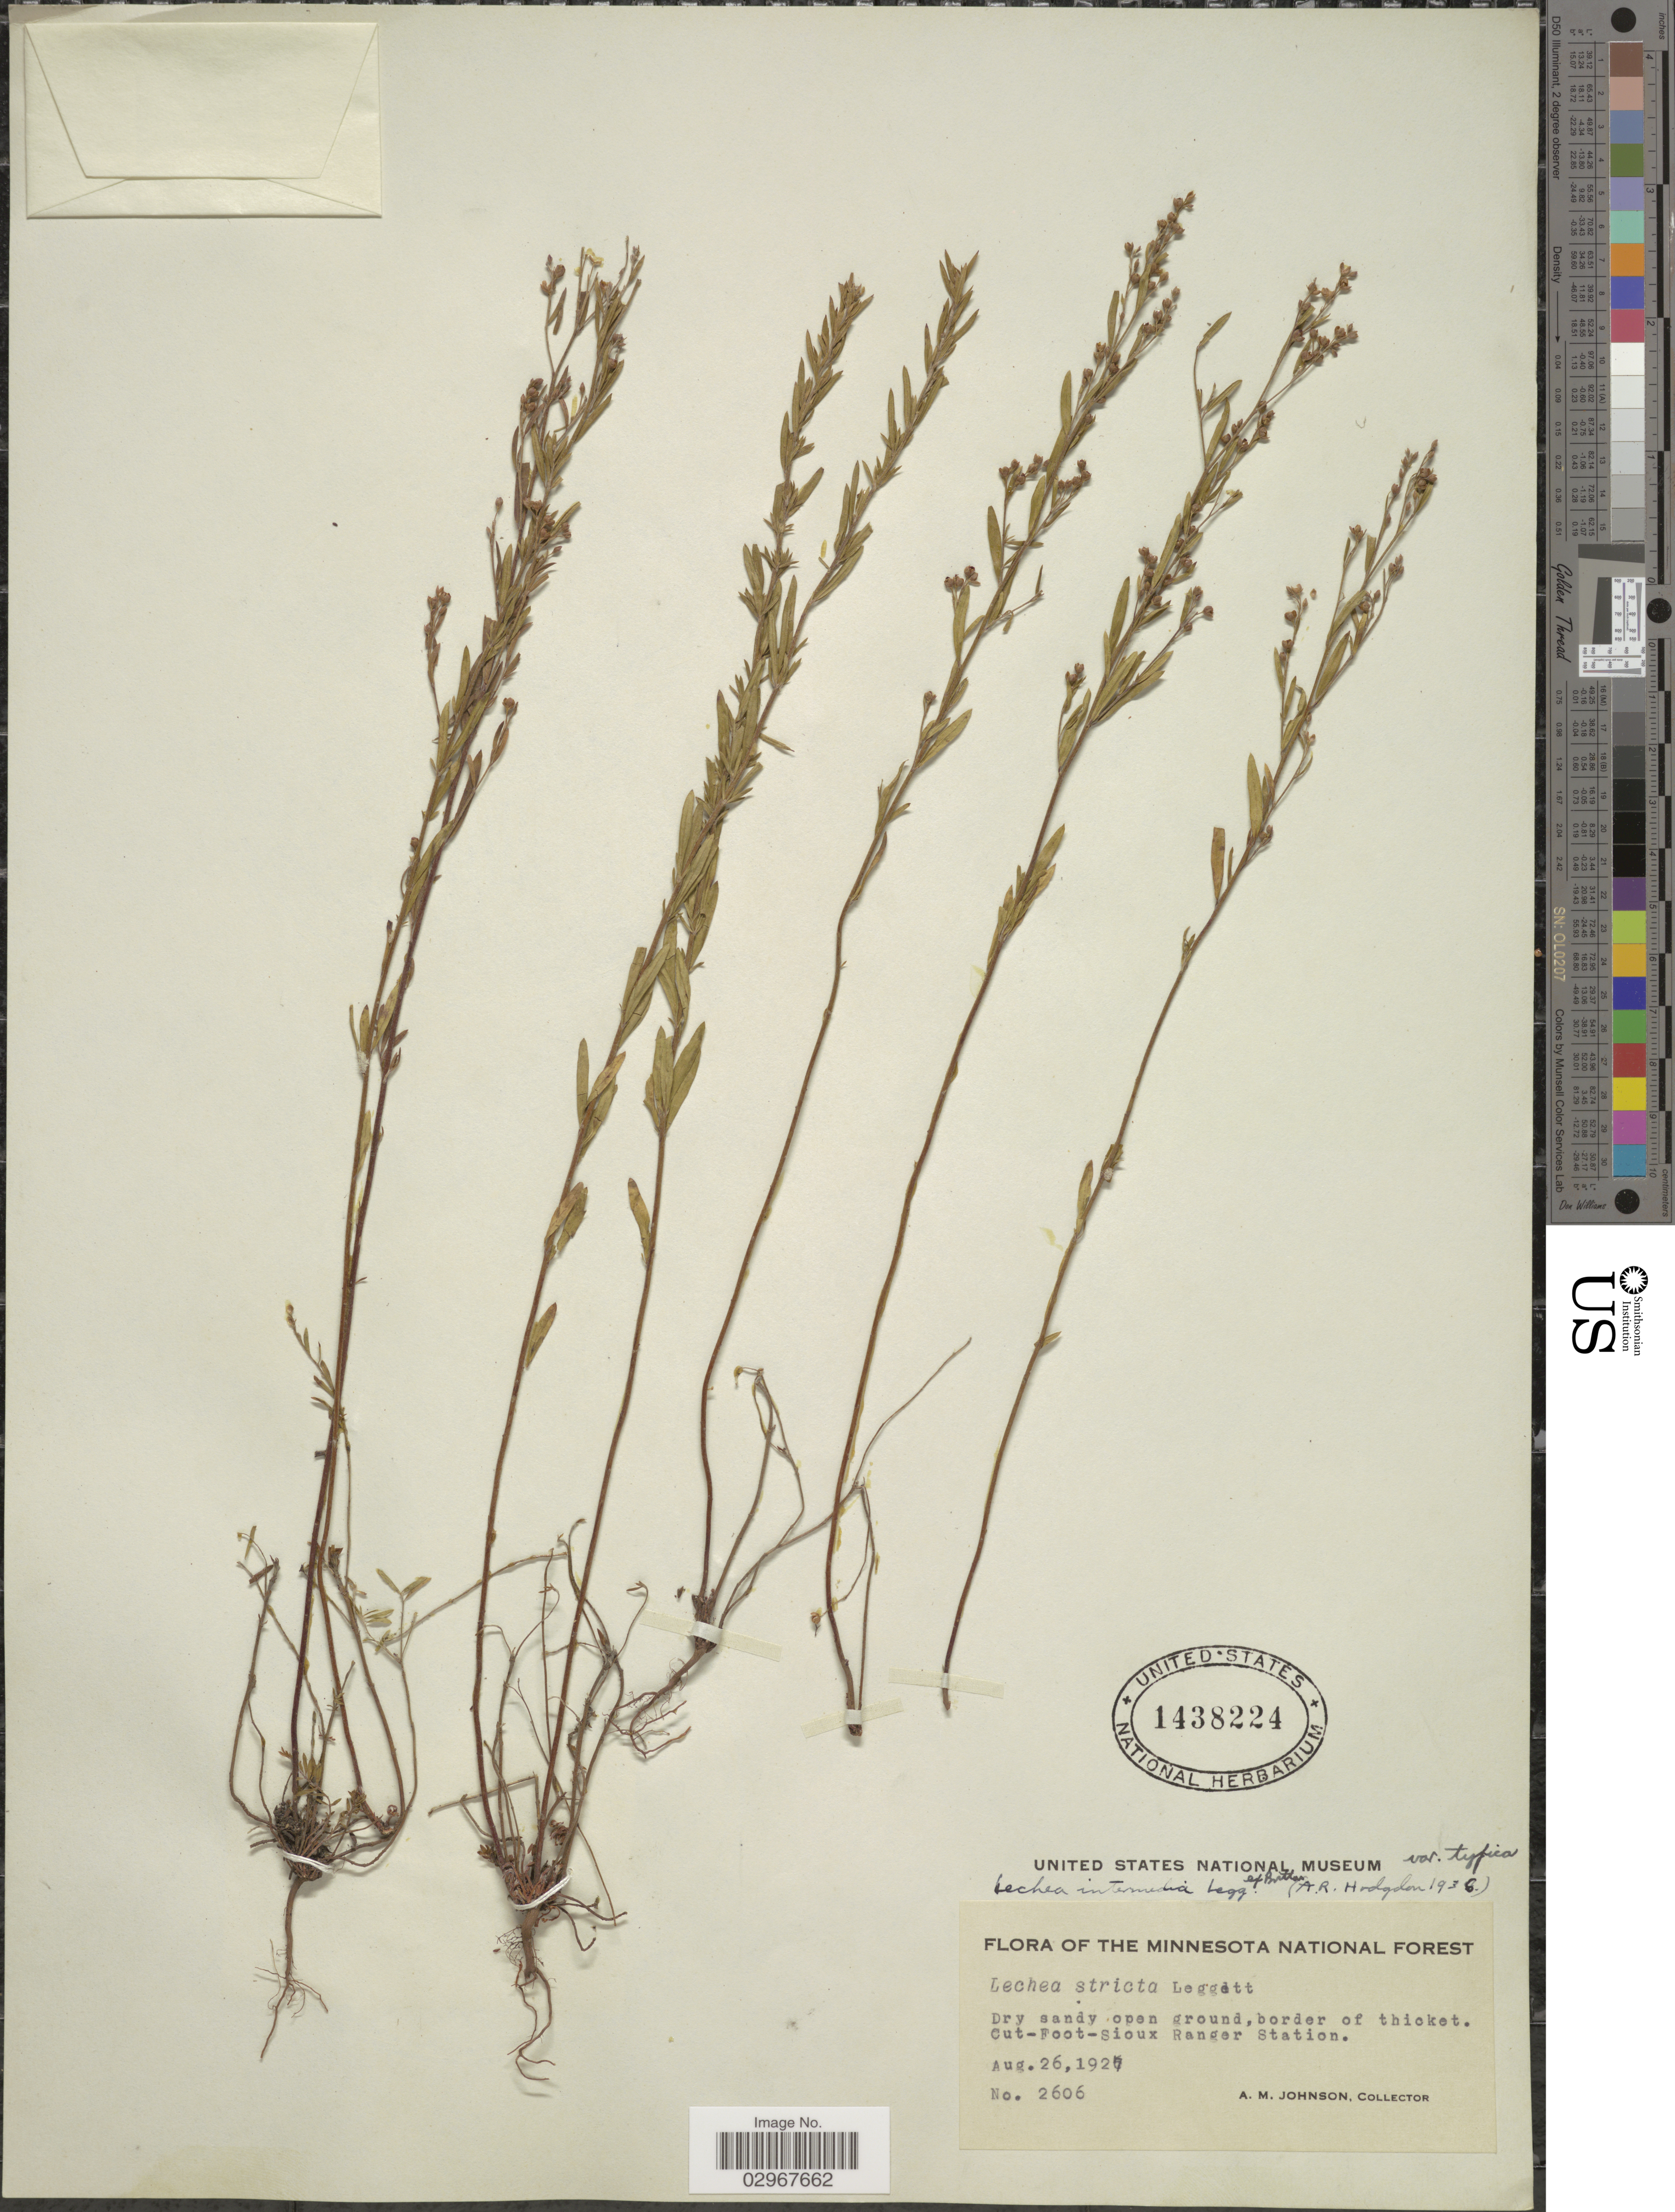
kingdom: Plantae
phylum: Tracheophyta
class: Magnoliopsida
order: Malvales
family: Cistaceae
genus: Lechea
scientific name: Lechea intermedia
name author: Legg. ex Britton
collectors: A. M. Johnson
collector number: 2606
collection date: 1927-08-26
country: United States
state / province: Minnesota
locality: The Minnesota National Forest. Cut-Foot-Sioux Ranger Station.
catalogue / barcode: US 1438224